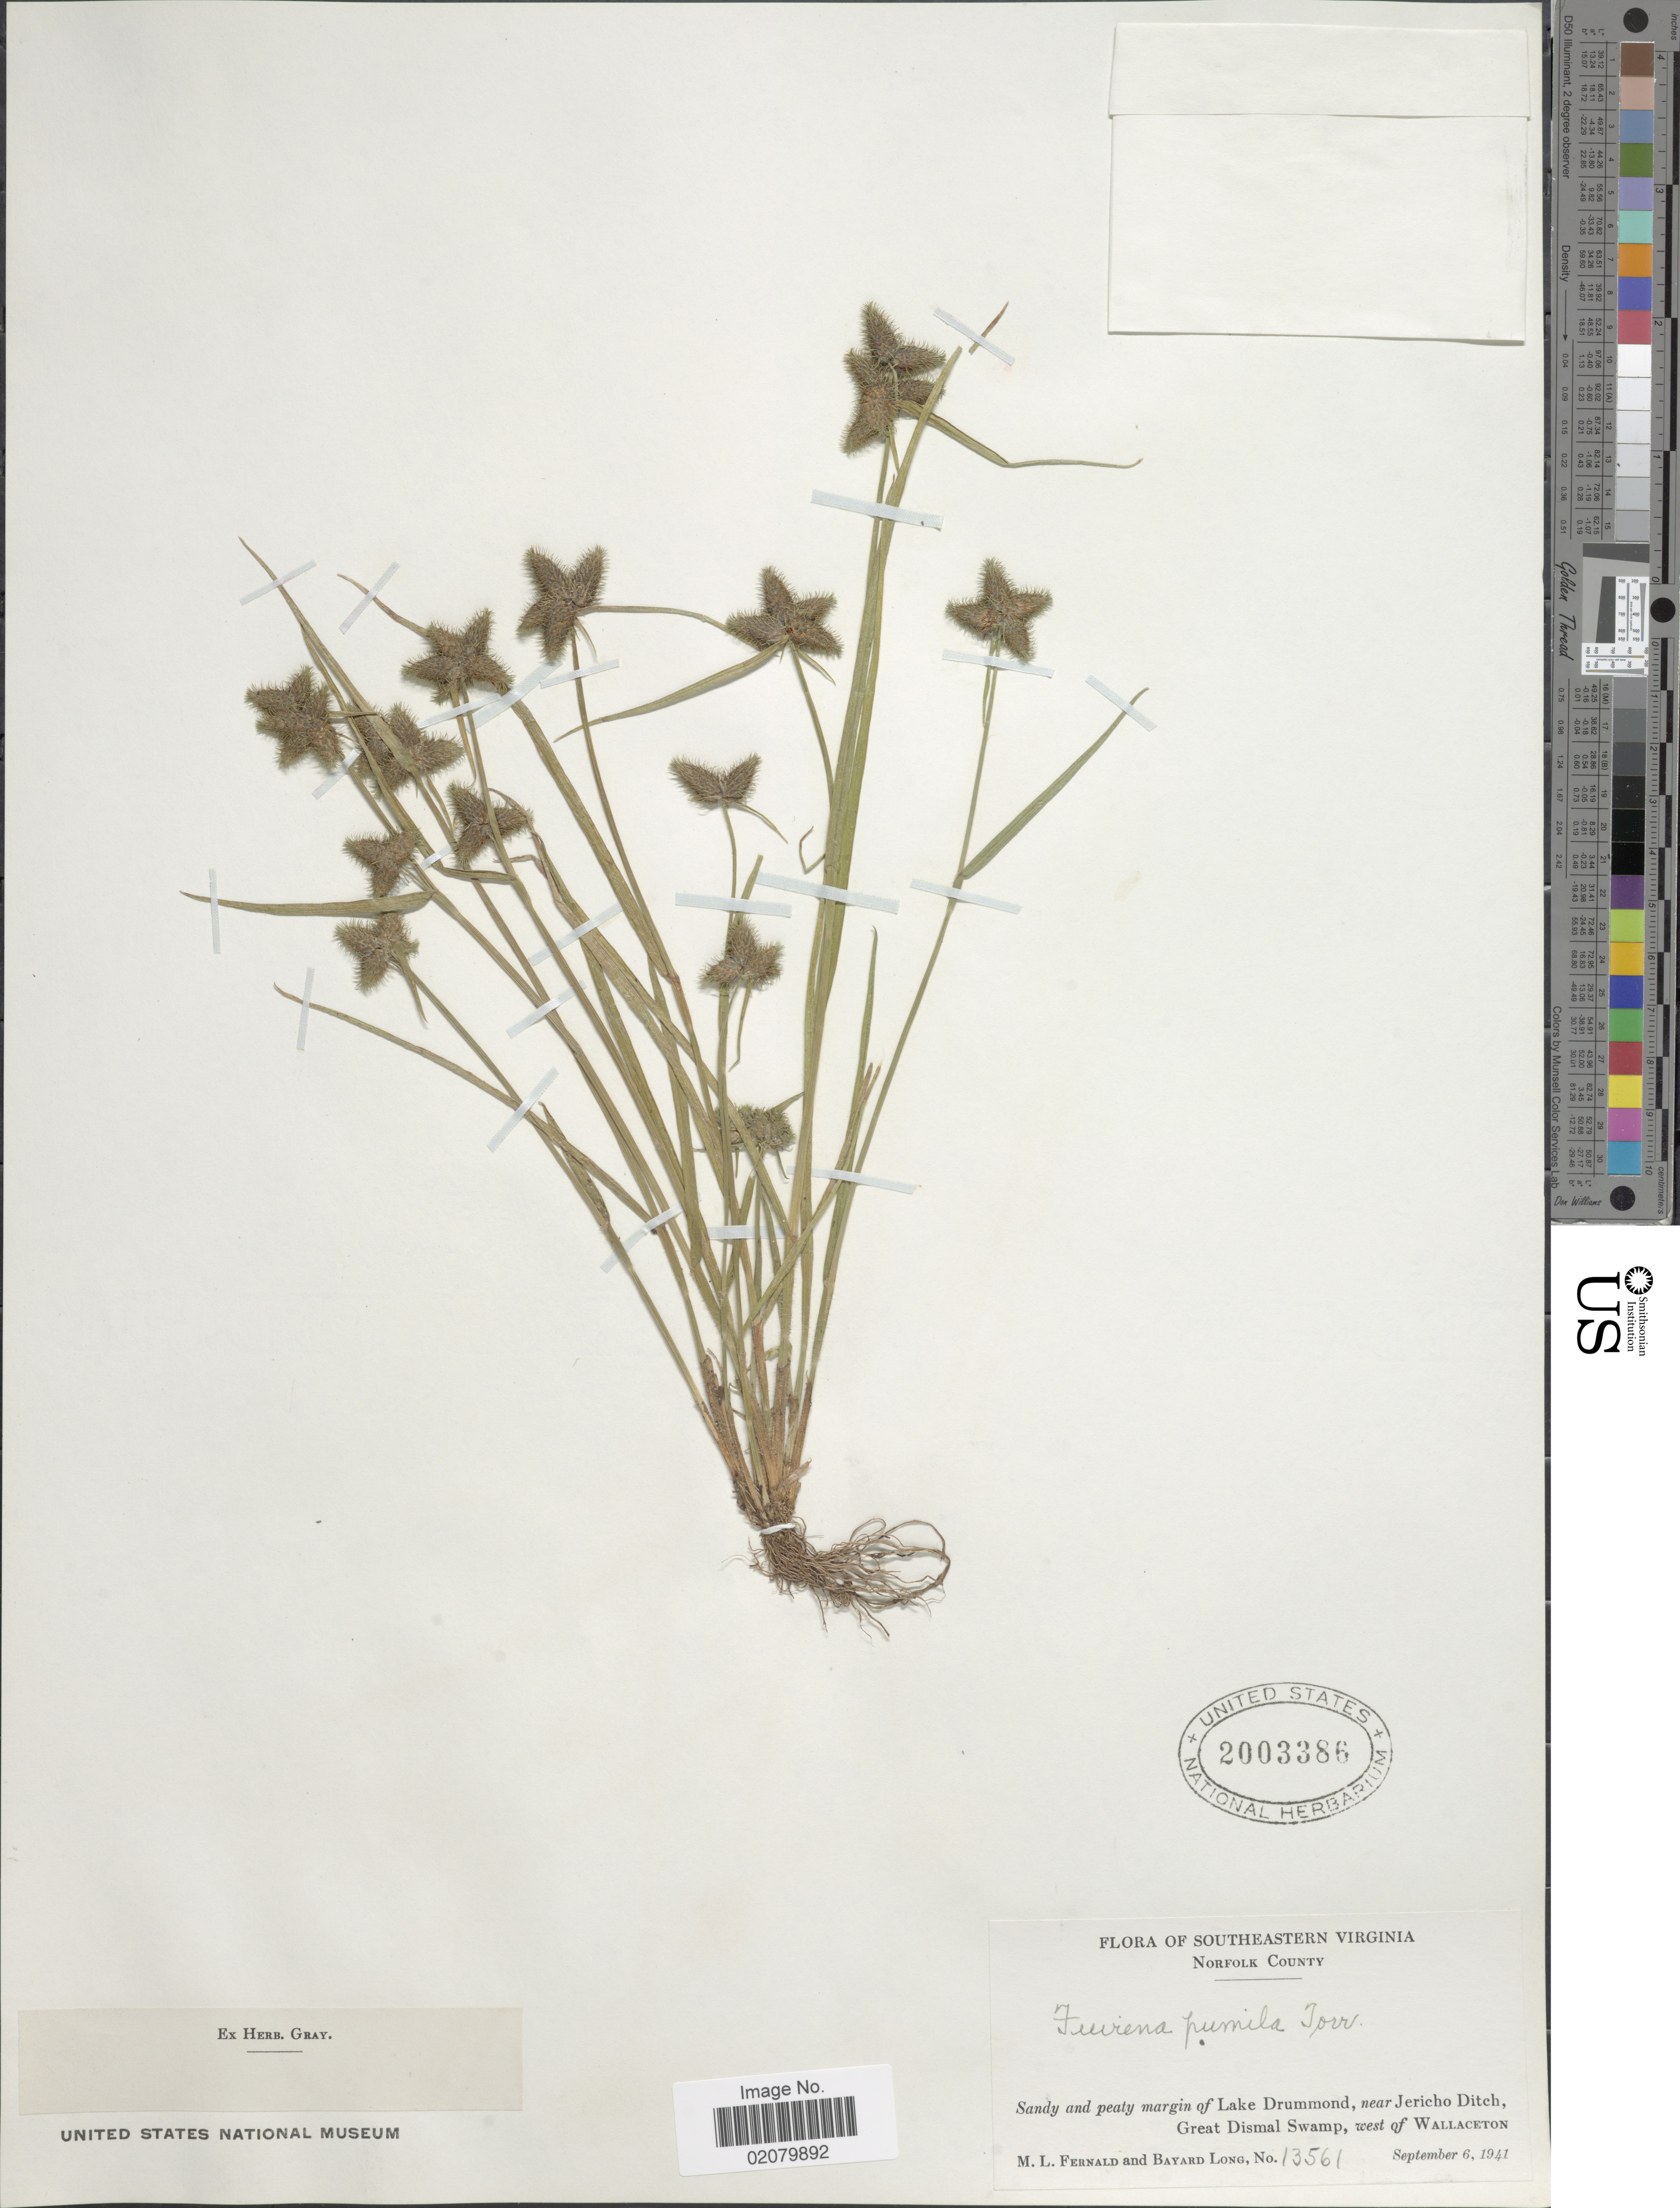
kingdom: Plantae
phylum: Tracheophyta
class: Liliopsida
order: Poales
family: Cyperaceae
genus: Fuirena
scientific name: Fuirena squarrosa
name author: Michx.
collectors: M. L. Fernald & B. Long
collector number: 13561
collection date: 1941-09-06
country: United States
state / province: Virginia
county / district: City of Norfolk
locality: Southeastern Virginia, Norfolk County, Lake Drummond, near Jericho Ditch, Great Dismal Swamp, west of Wallaceton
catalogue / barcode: US 2003386